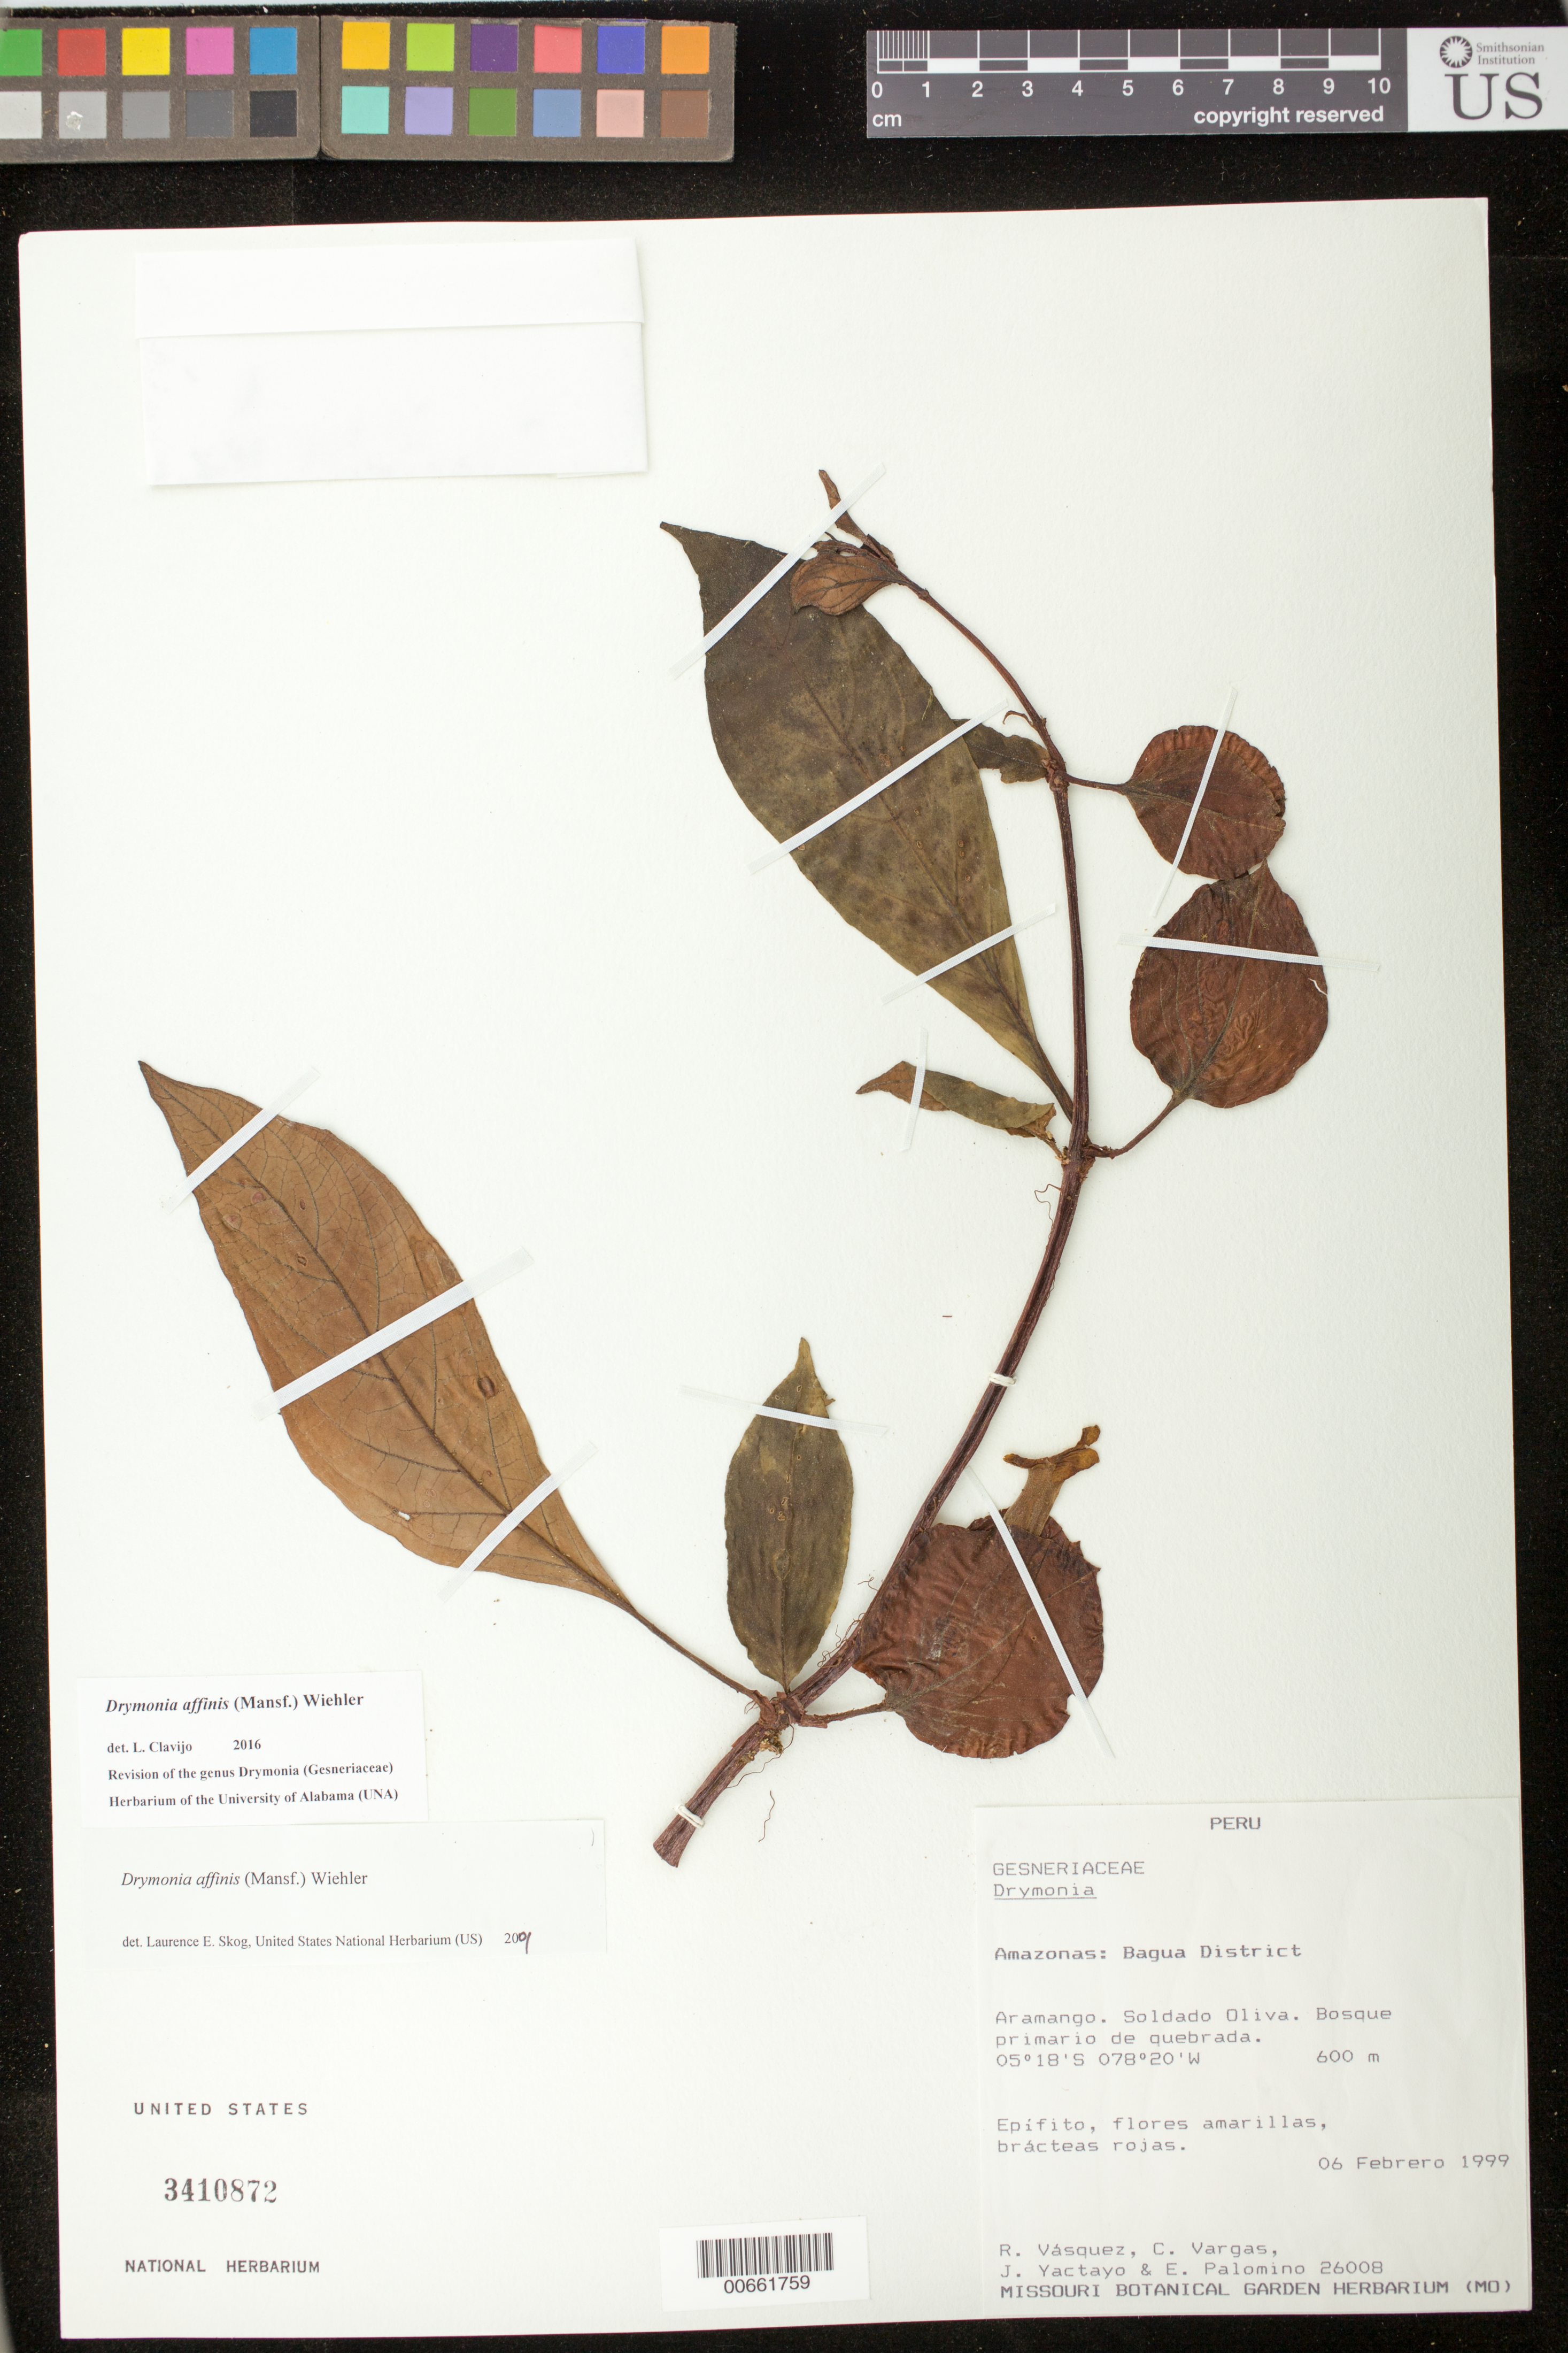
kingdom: Plantae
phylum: Tracheophyta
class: Magnoliopsida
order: Lamiales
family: Gesneriaceae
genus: Drymonia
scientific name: Drymonia affinis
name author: (Mansf.) Wiehler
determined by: Skog, Laurence E.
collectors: R. Vásquez, C. Vargas, J. Yactayo & E. Palomino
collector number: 26008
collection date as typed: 06 Feb 1999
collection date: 1999-02-06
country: Peru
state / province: Amazonas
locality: Bagua District, Aramango, Soldado Oliva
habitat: Bosque primario de quebrada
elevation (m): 600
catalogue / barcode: US 3410872